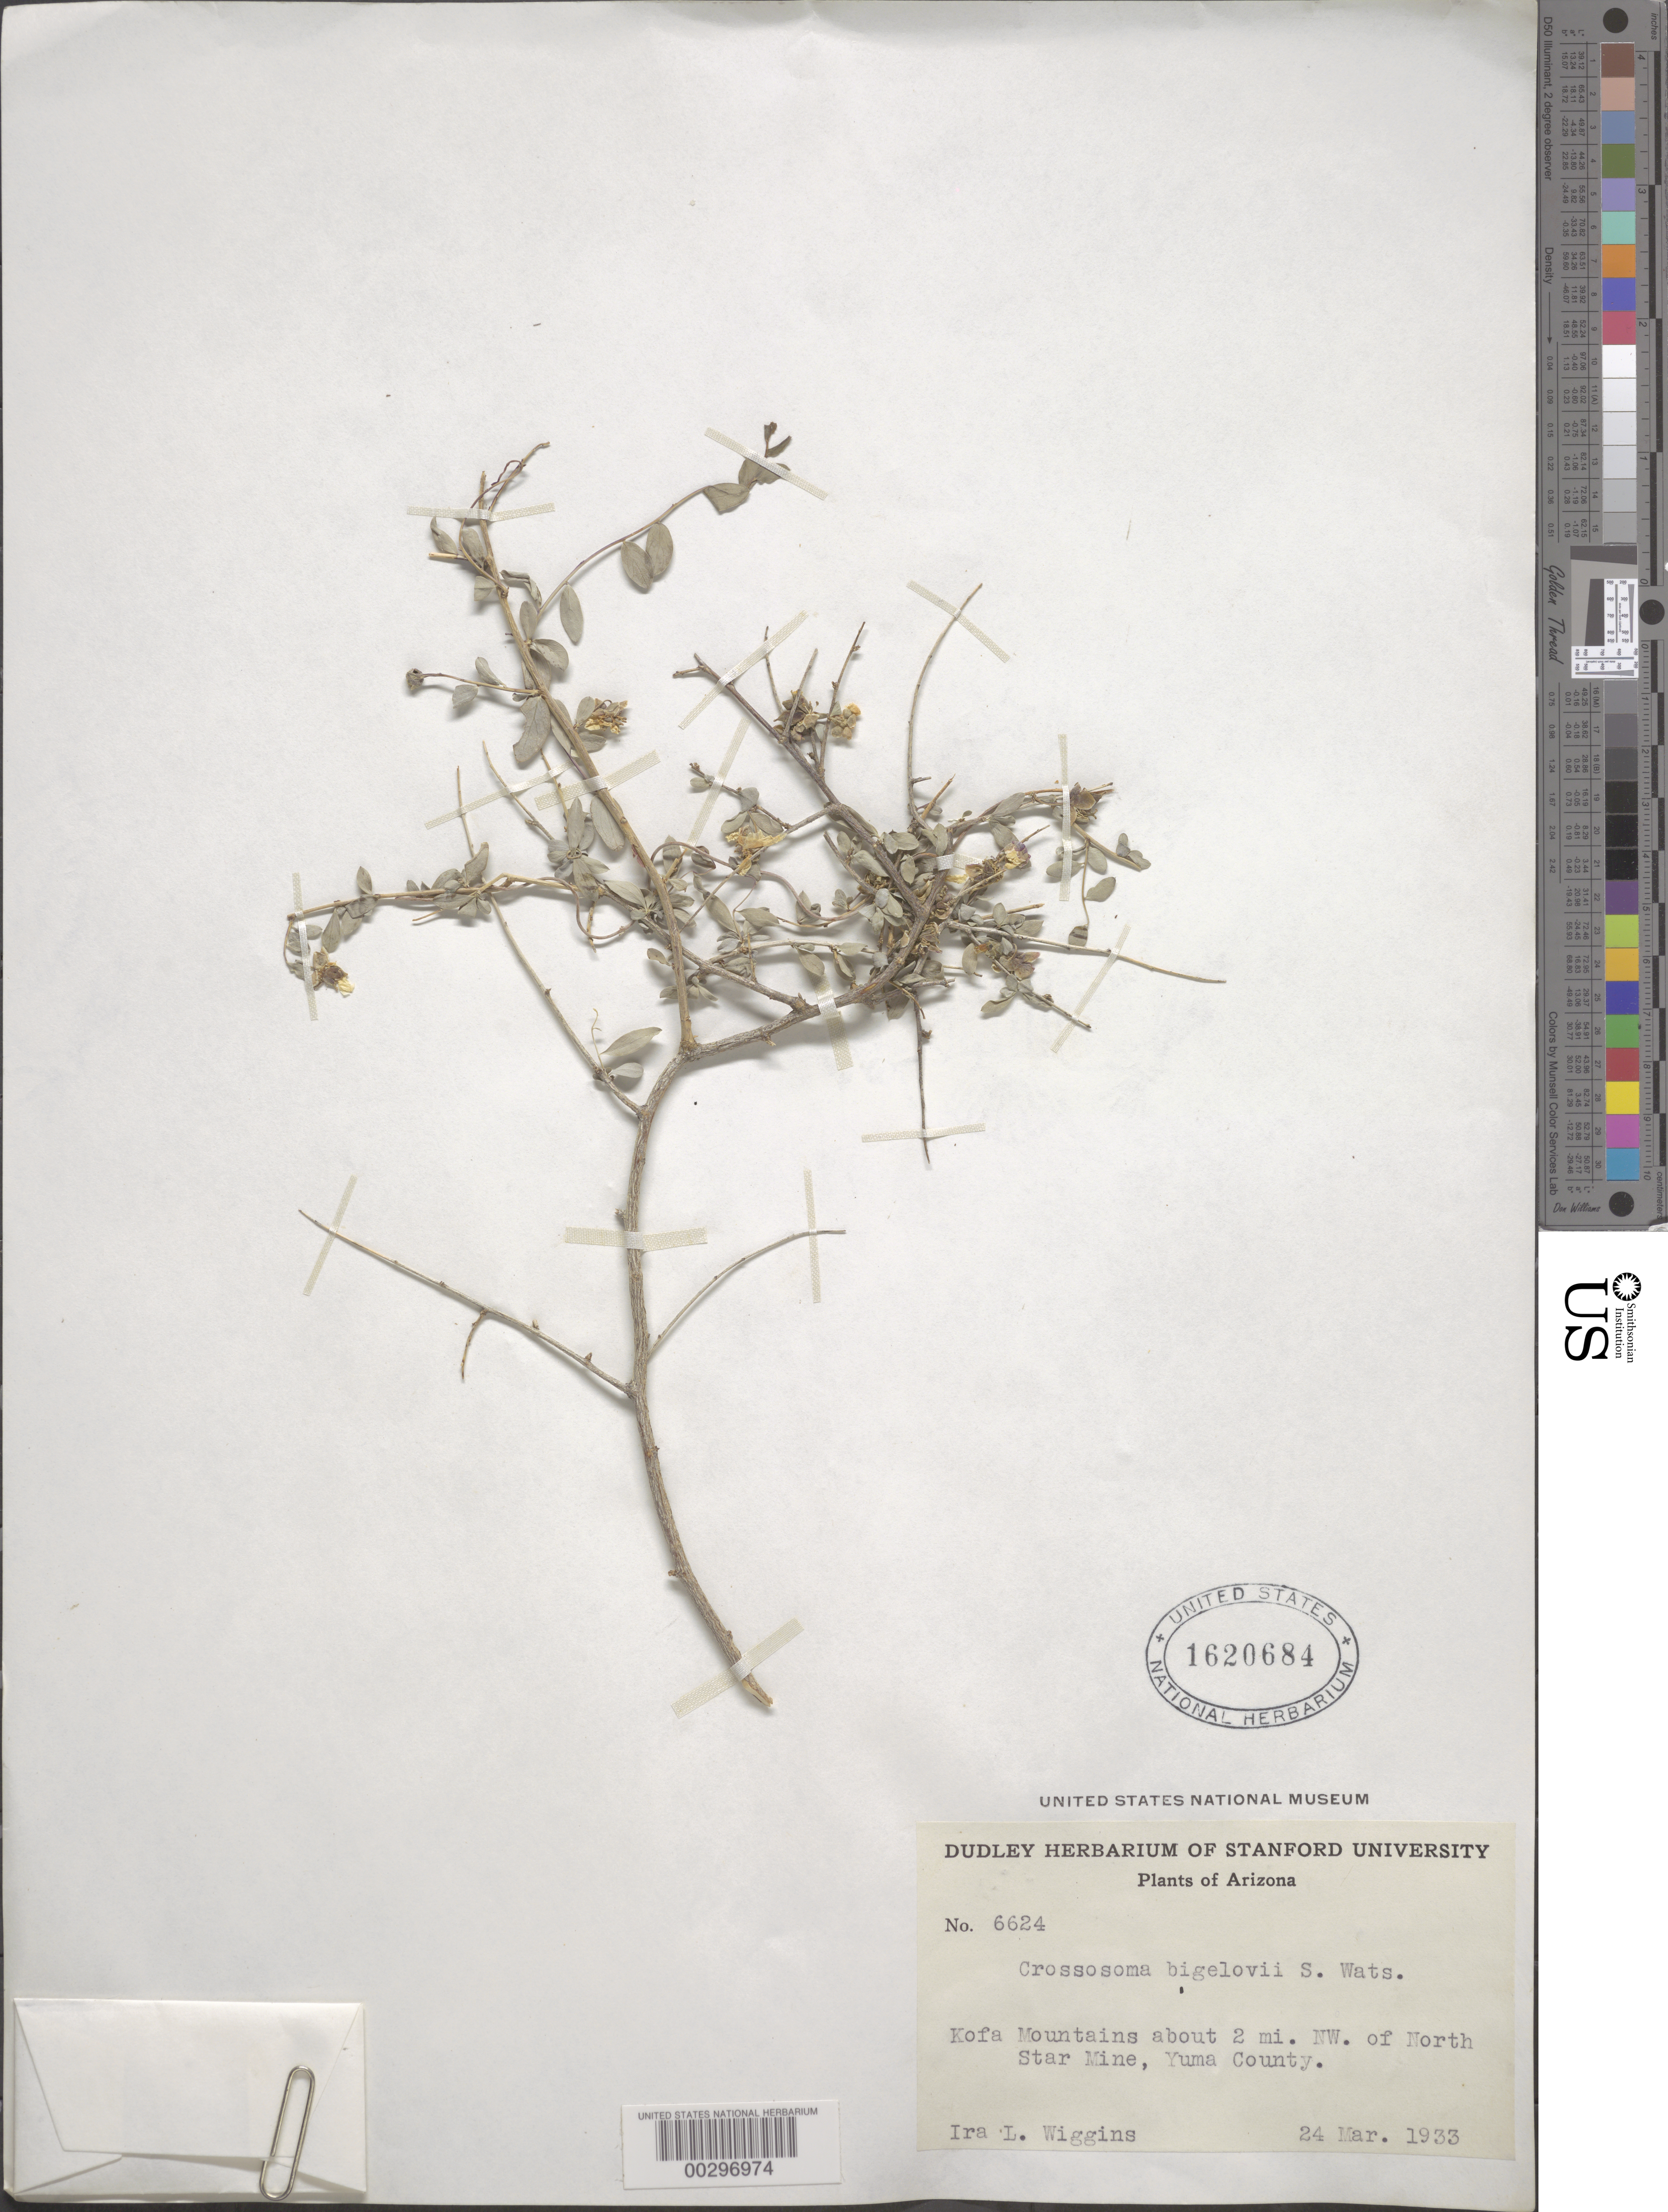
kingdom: Plantae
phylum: Tracheophyta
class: Magnoliopsida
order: Crossosomatales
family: Crossosomataceae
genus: Crossosoma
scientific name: Crossosoma bigelovii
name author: S. Watson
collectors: I. L. Wiggins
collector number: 6624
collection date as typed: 24 Mar 1933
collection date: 1933-03-24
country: United States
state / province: Arizona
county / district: Yuma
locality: Kofa mts., nw of north star mine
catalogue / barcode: US 1620684